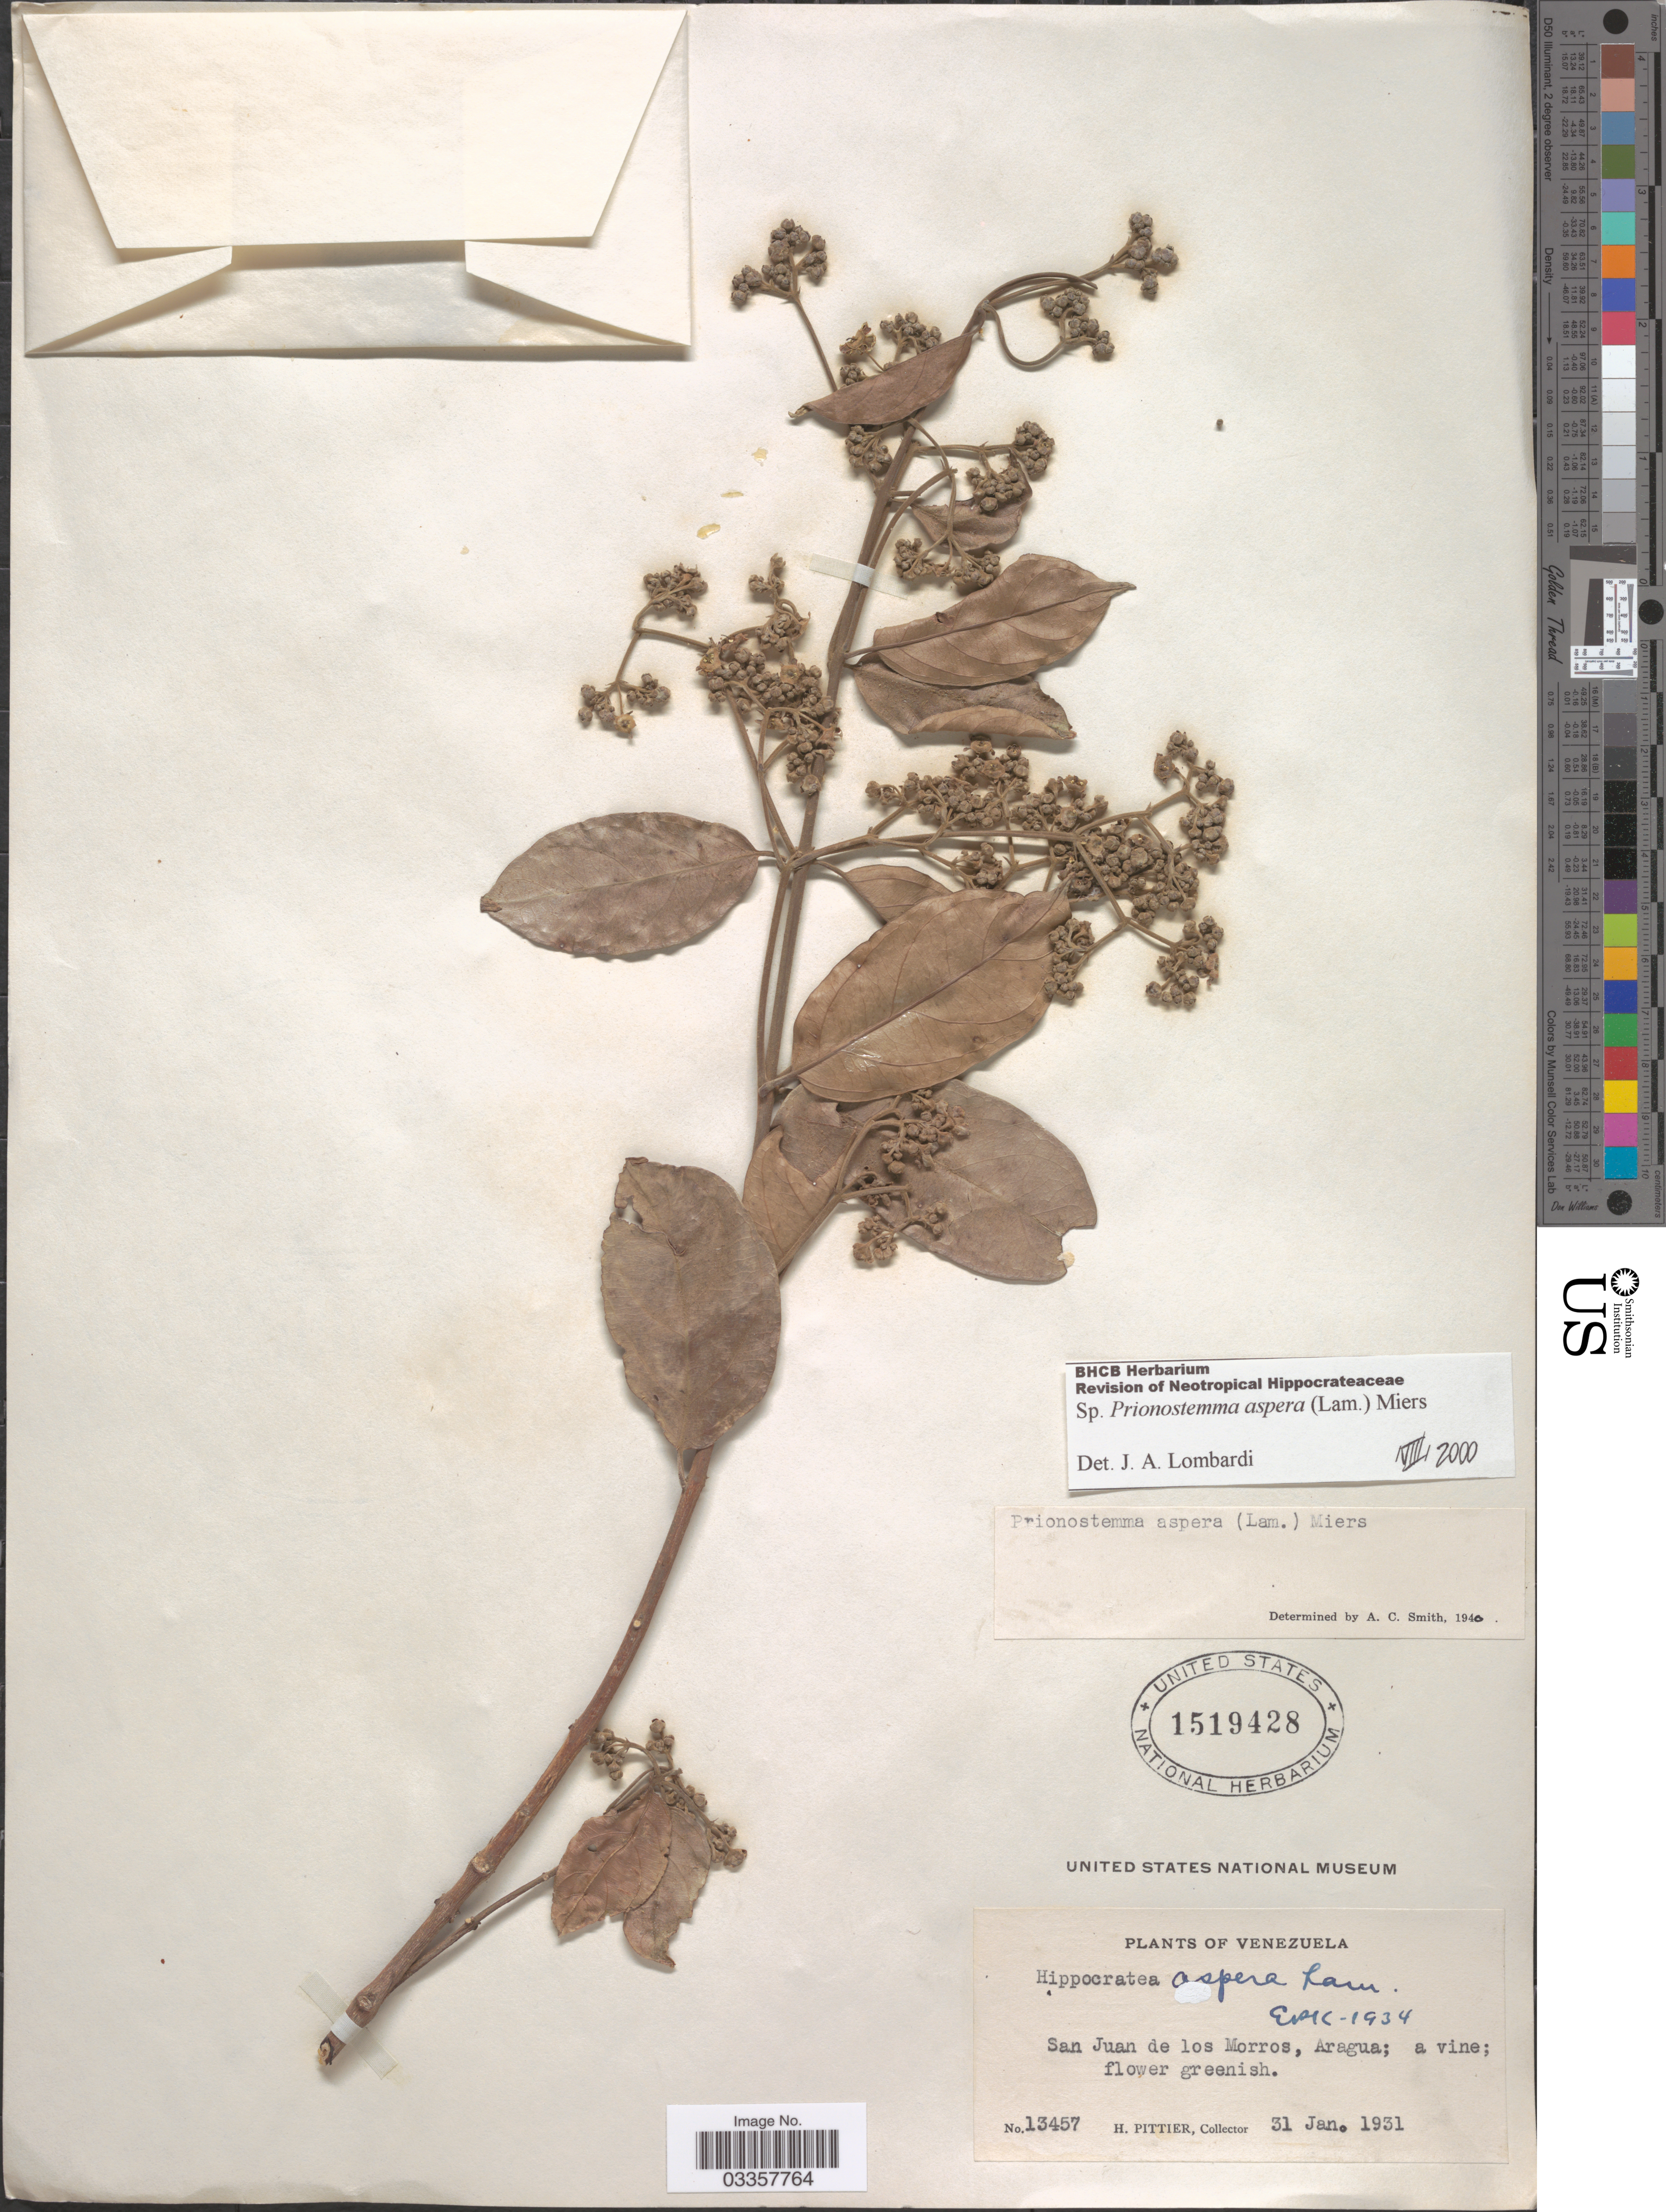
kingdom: Plantae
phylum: Tracheophyta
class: Magnoliopsida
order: Celastrales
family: Celastraceae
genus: Prionostemma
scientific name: Prionostemma aspera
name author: (Lam.) Miers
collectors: H. F. Pittier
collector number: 13457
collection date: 1931-01-31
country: Venezuela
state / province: Aragua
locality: San Juan de los Morros.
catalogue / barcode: US 1519428